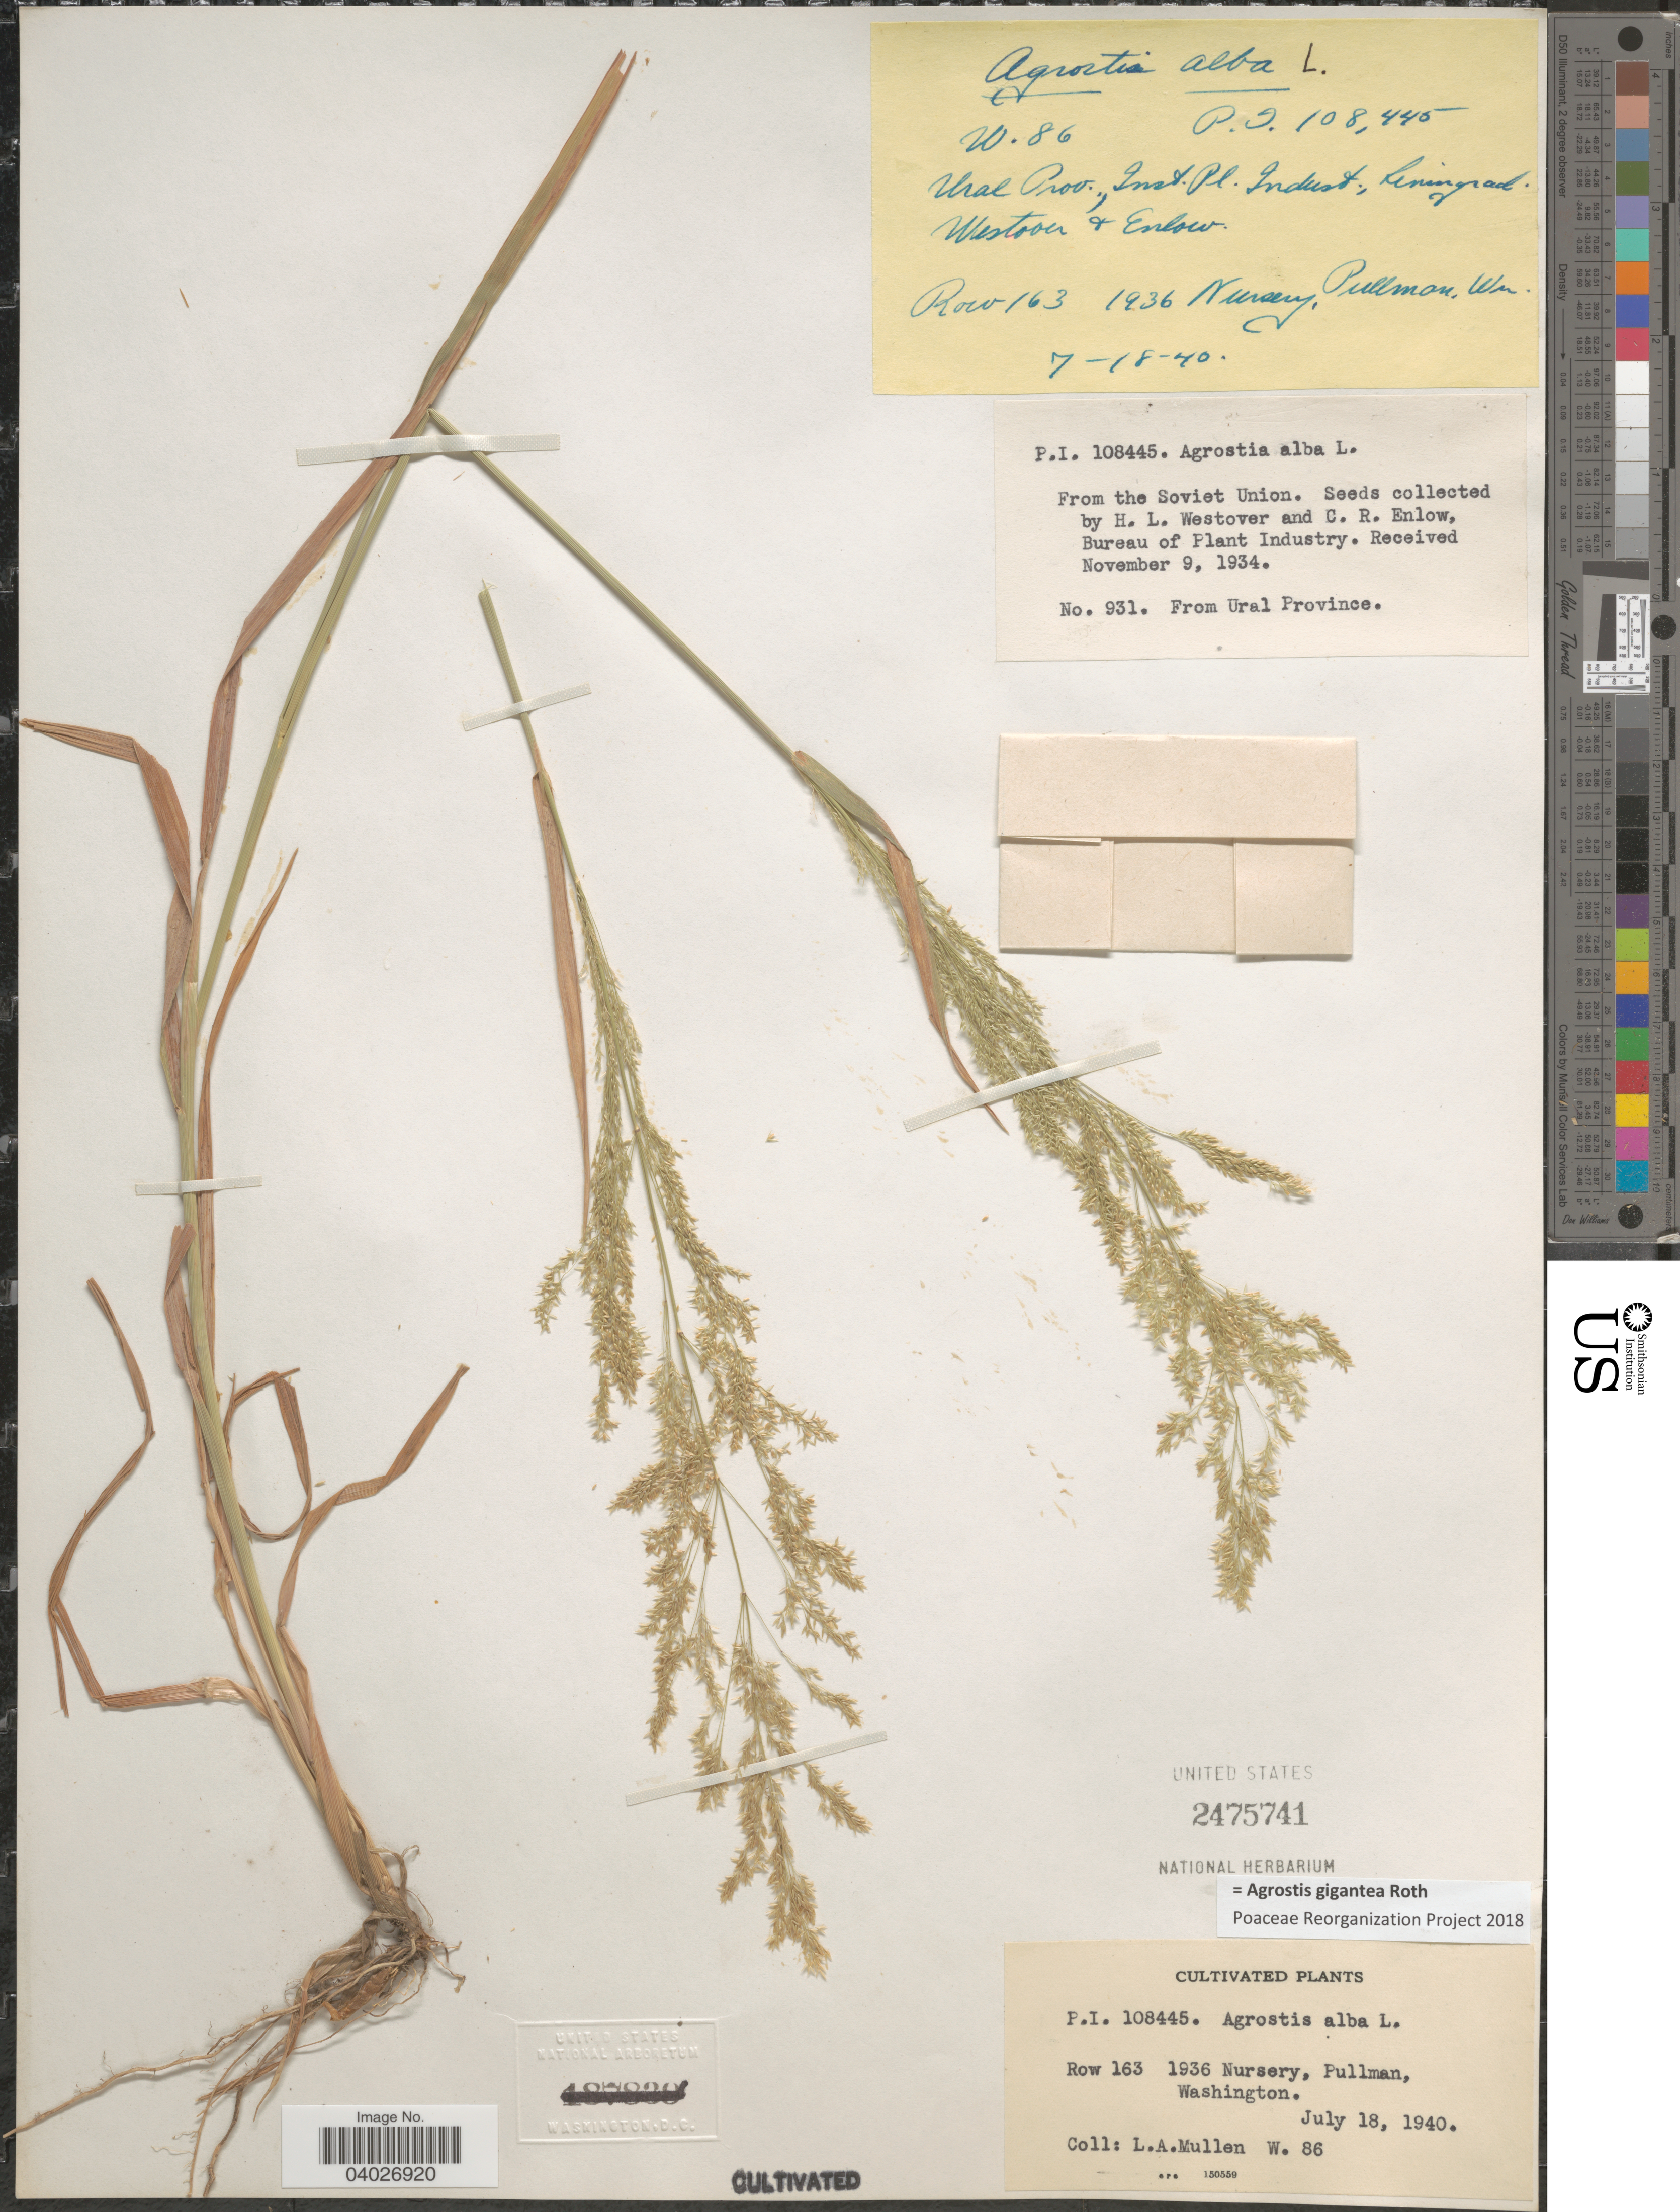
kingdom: Plantae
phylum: Tracheophyta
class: Liliopsida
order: Poales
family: Poaceae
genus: Agrostis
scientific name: Agrostis gigantea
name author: Roth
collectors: L. Mullen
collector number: W 86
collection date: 1940-07-18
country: United States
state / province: Washington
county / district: Whitman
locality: Row 163 1936 Nursery, Pullman.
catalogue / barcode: US 2475741